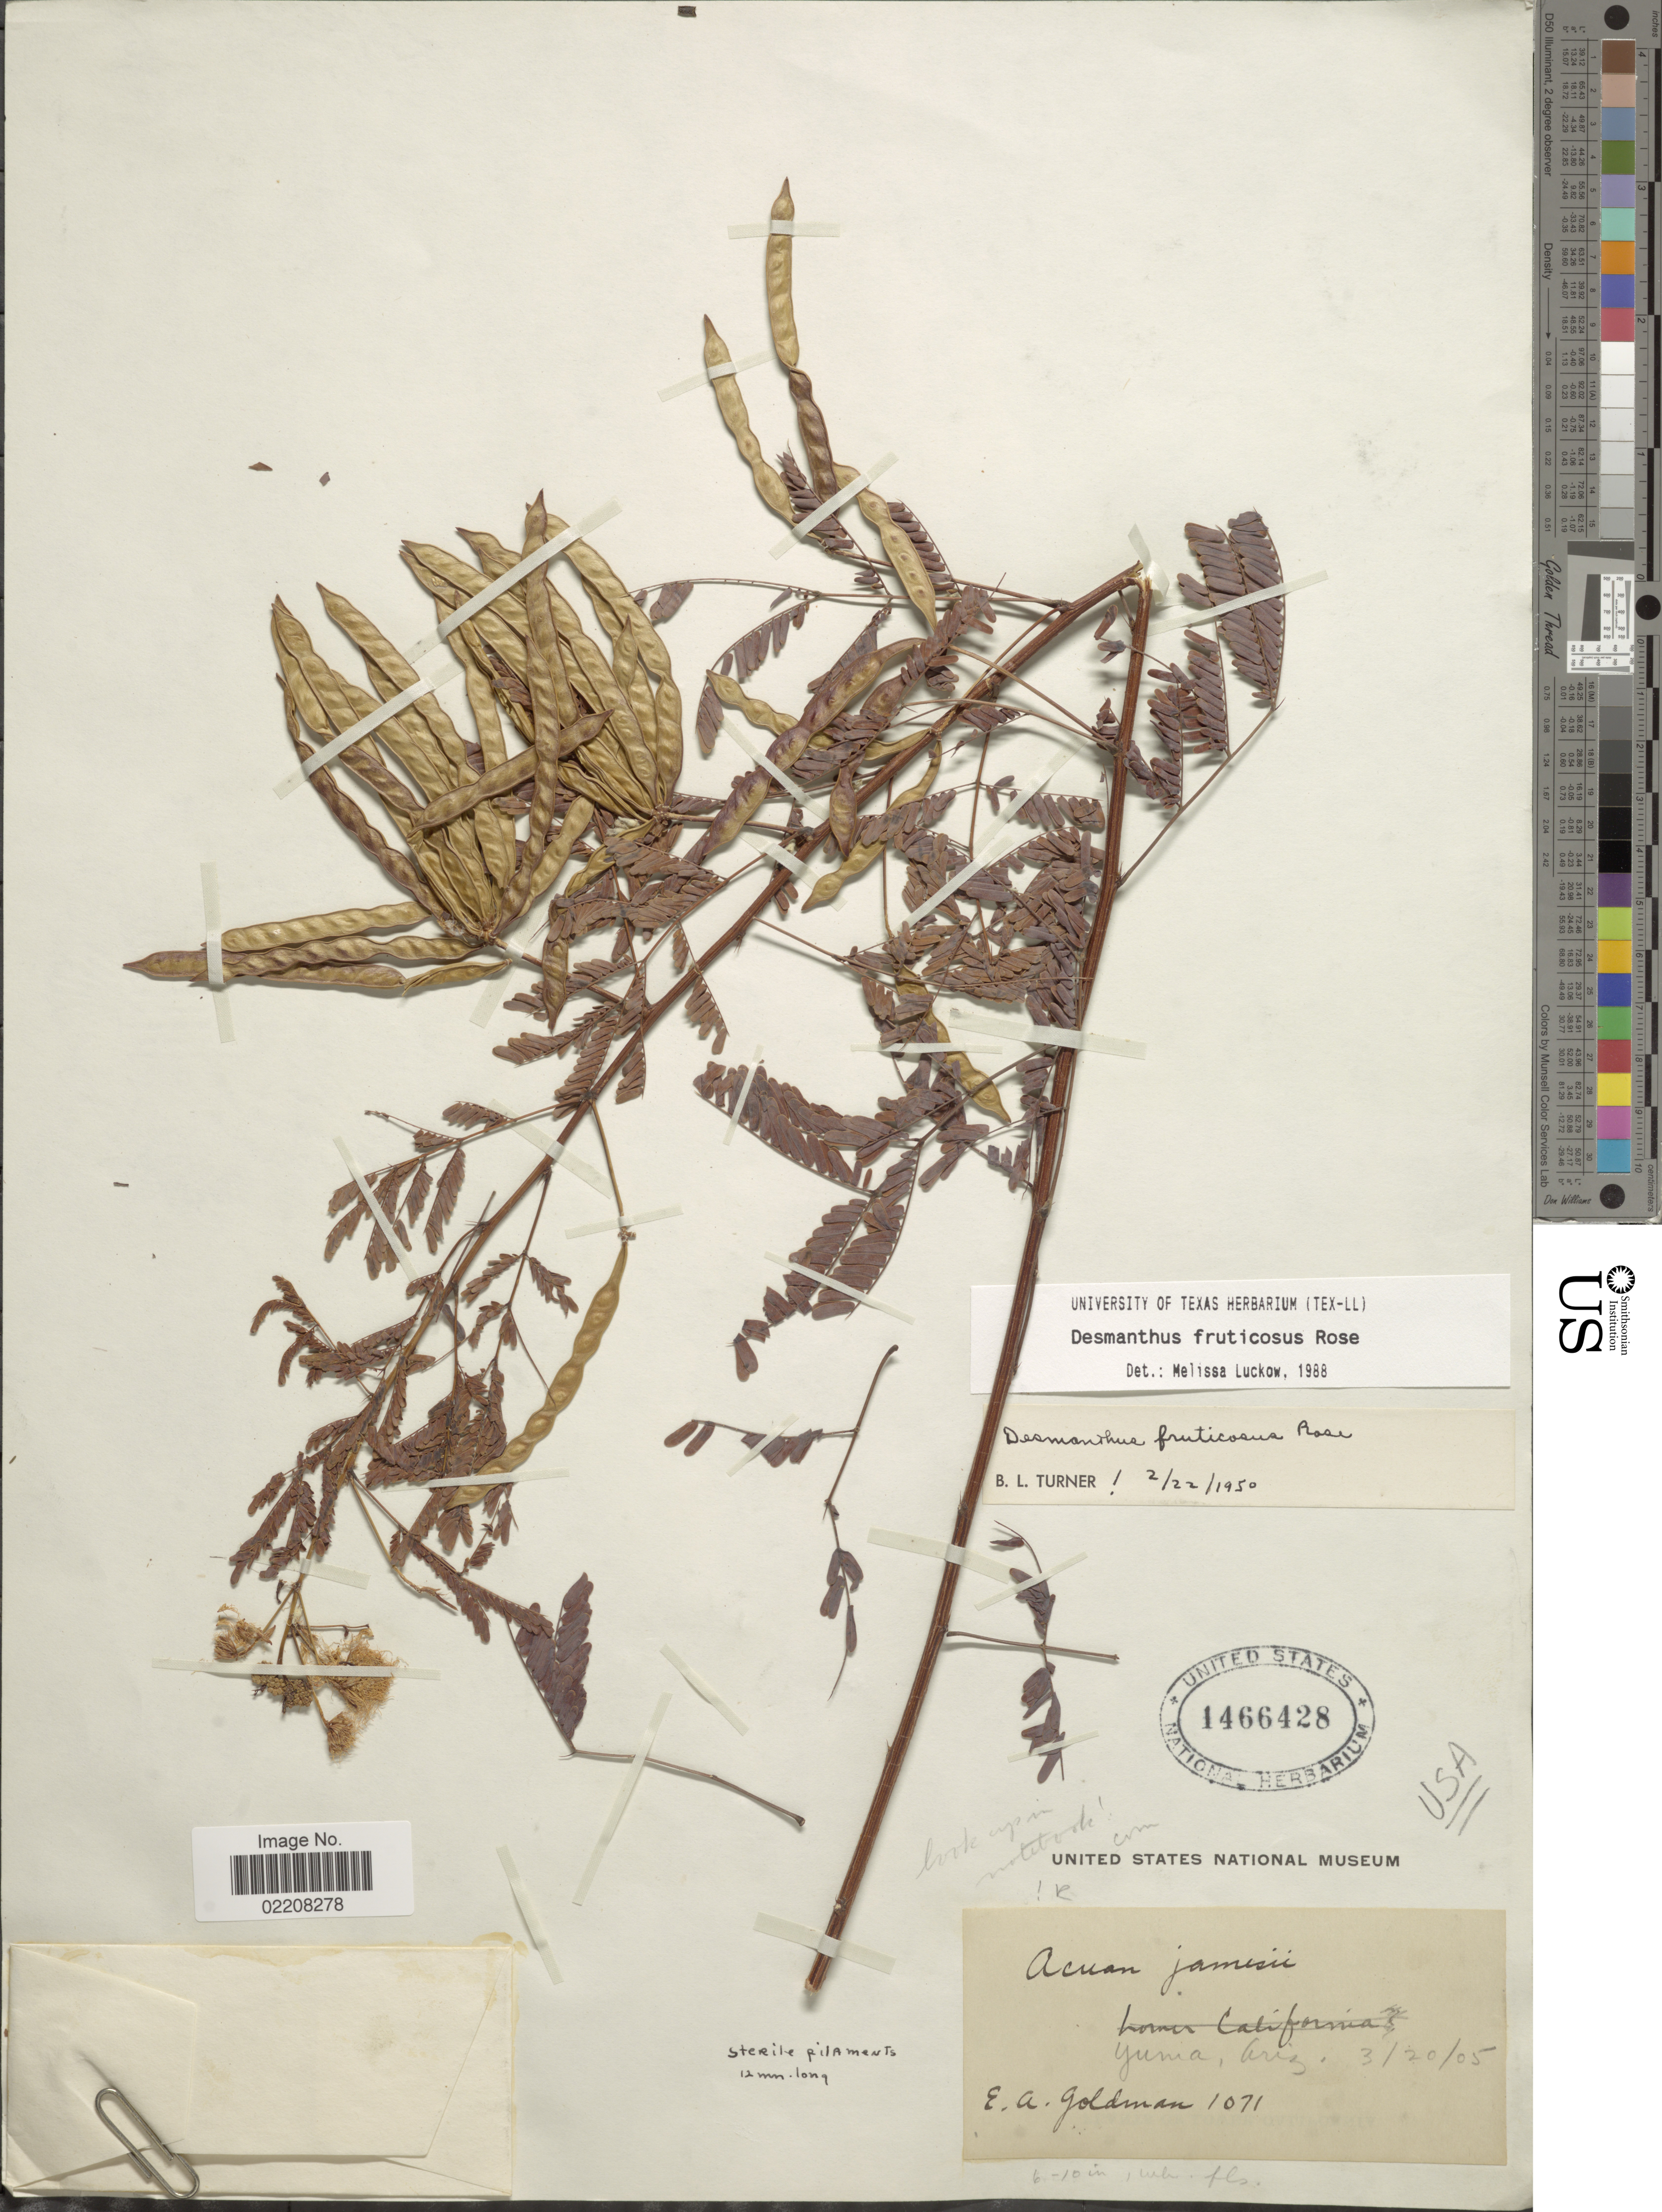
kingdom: Plantae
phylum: Tracheophyta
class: Magnoliopsida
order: Fabales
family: Fabaceae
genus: Desmanthus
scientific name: Desmanthus fruticosus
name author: Rose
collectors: E. A. Goldman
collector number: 1071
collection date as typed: Transcribed d/m/y: 20/3/05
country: United States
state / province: Arizona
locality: Yunia, Ariz.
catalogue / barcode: US 1466428